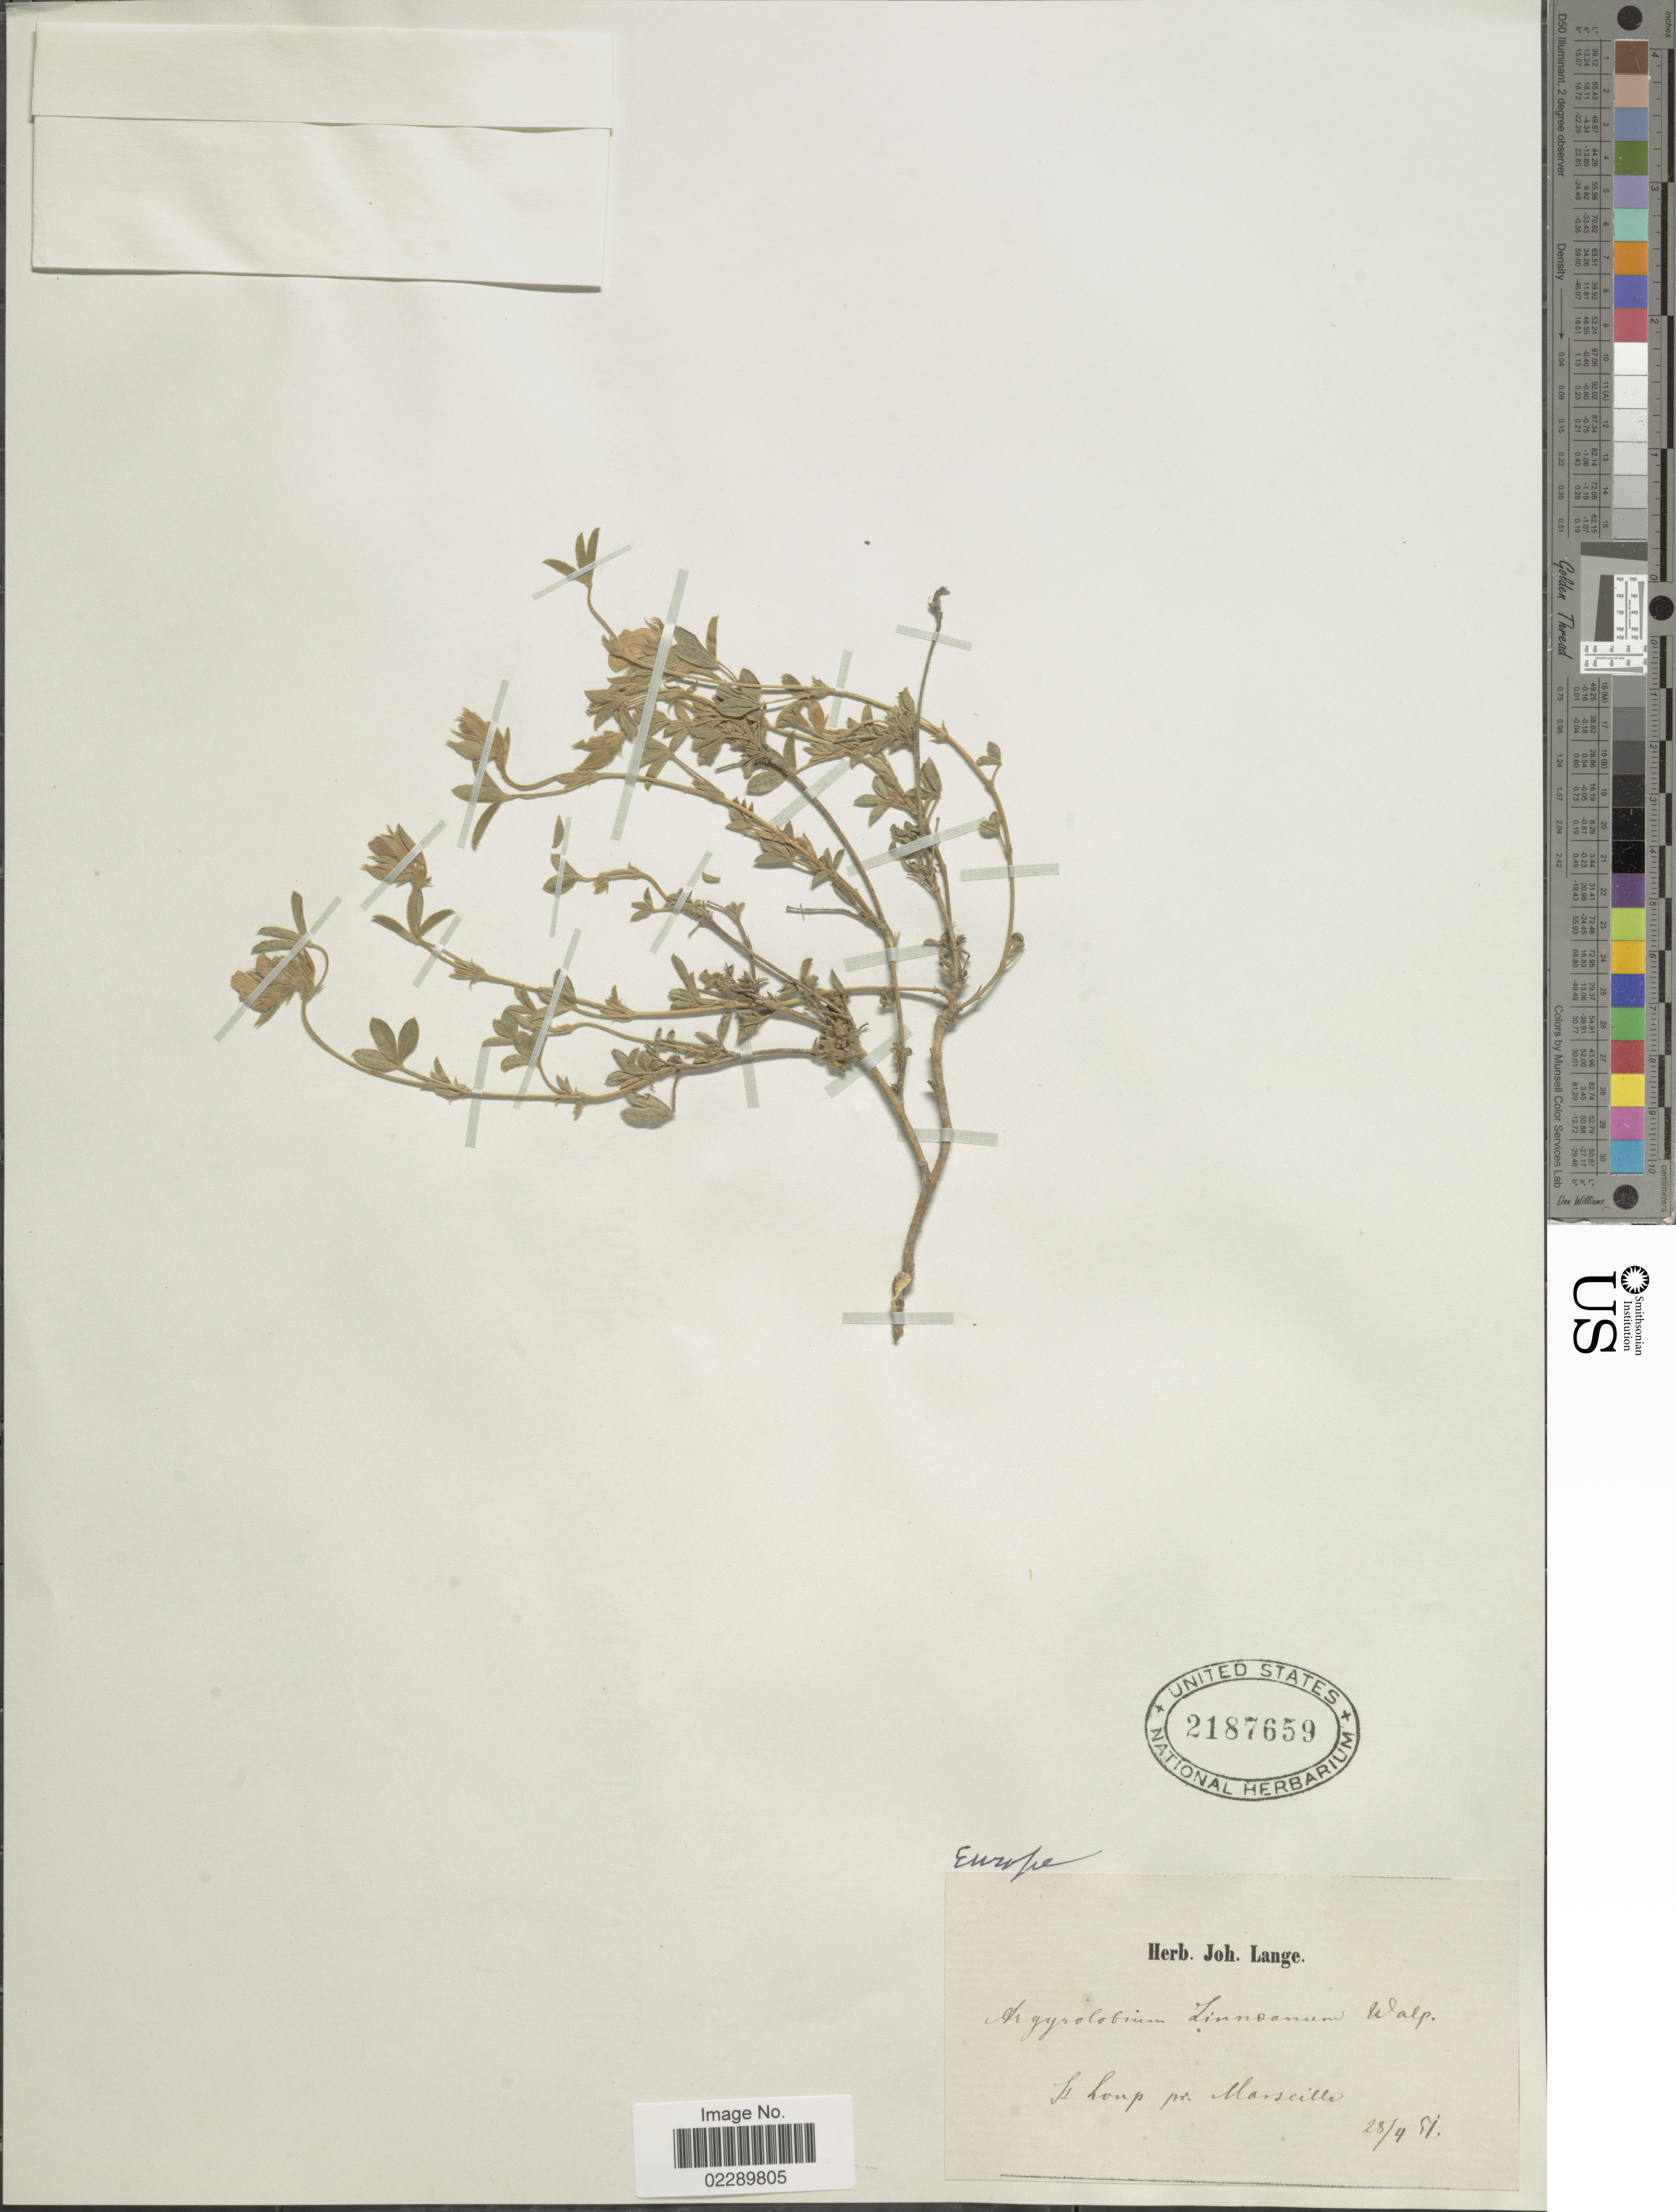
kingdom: Plantae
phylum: Tracheophyta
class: Magnoliopsida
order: Fabales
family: Fabaceae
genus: Argyrolobium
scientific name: Argyrolobium linnaeanum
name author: Walp.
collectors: ex herb. Joh. Lange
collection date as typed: Transcribed d/m/y: 23/4/51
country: France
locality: In Loup pr. Morscilla [interpreted]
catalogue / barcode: US 2187659